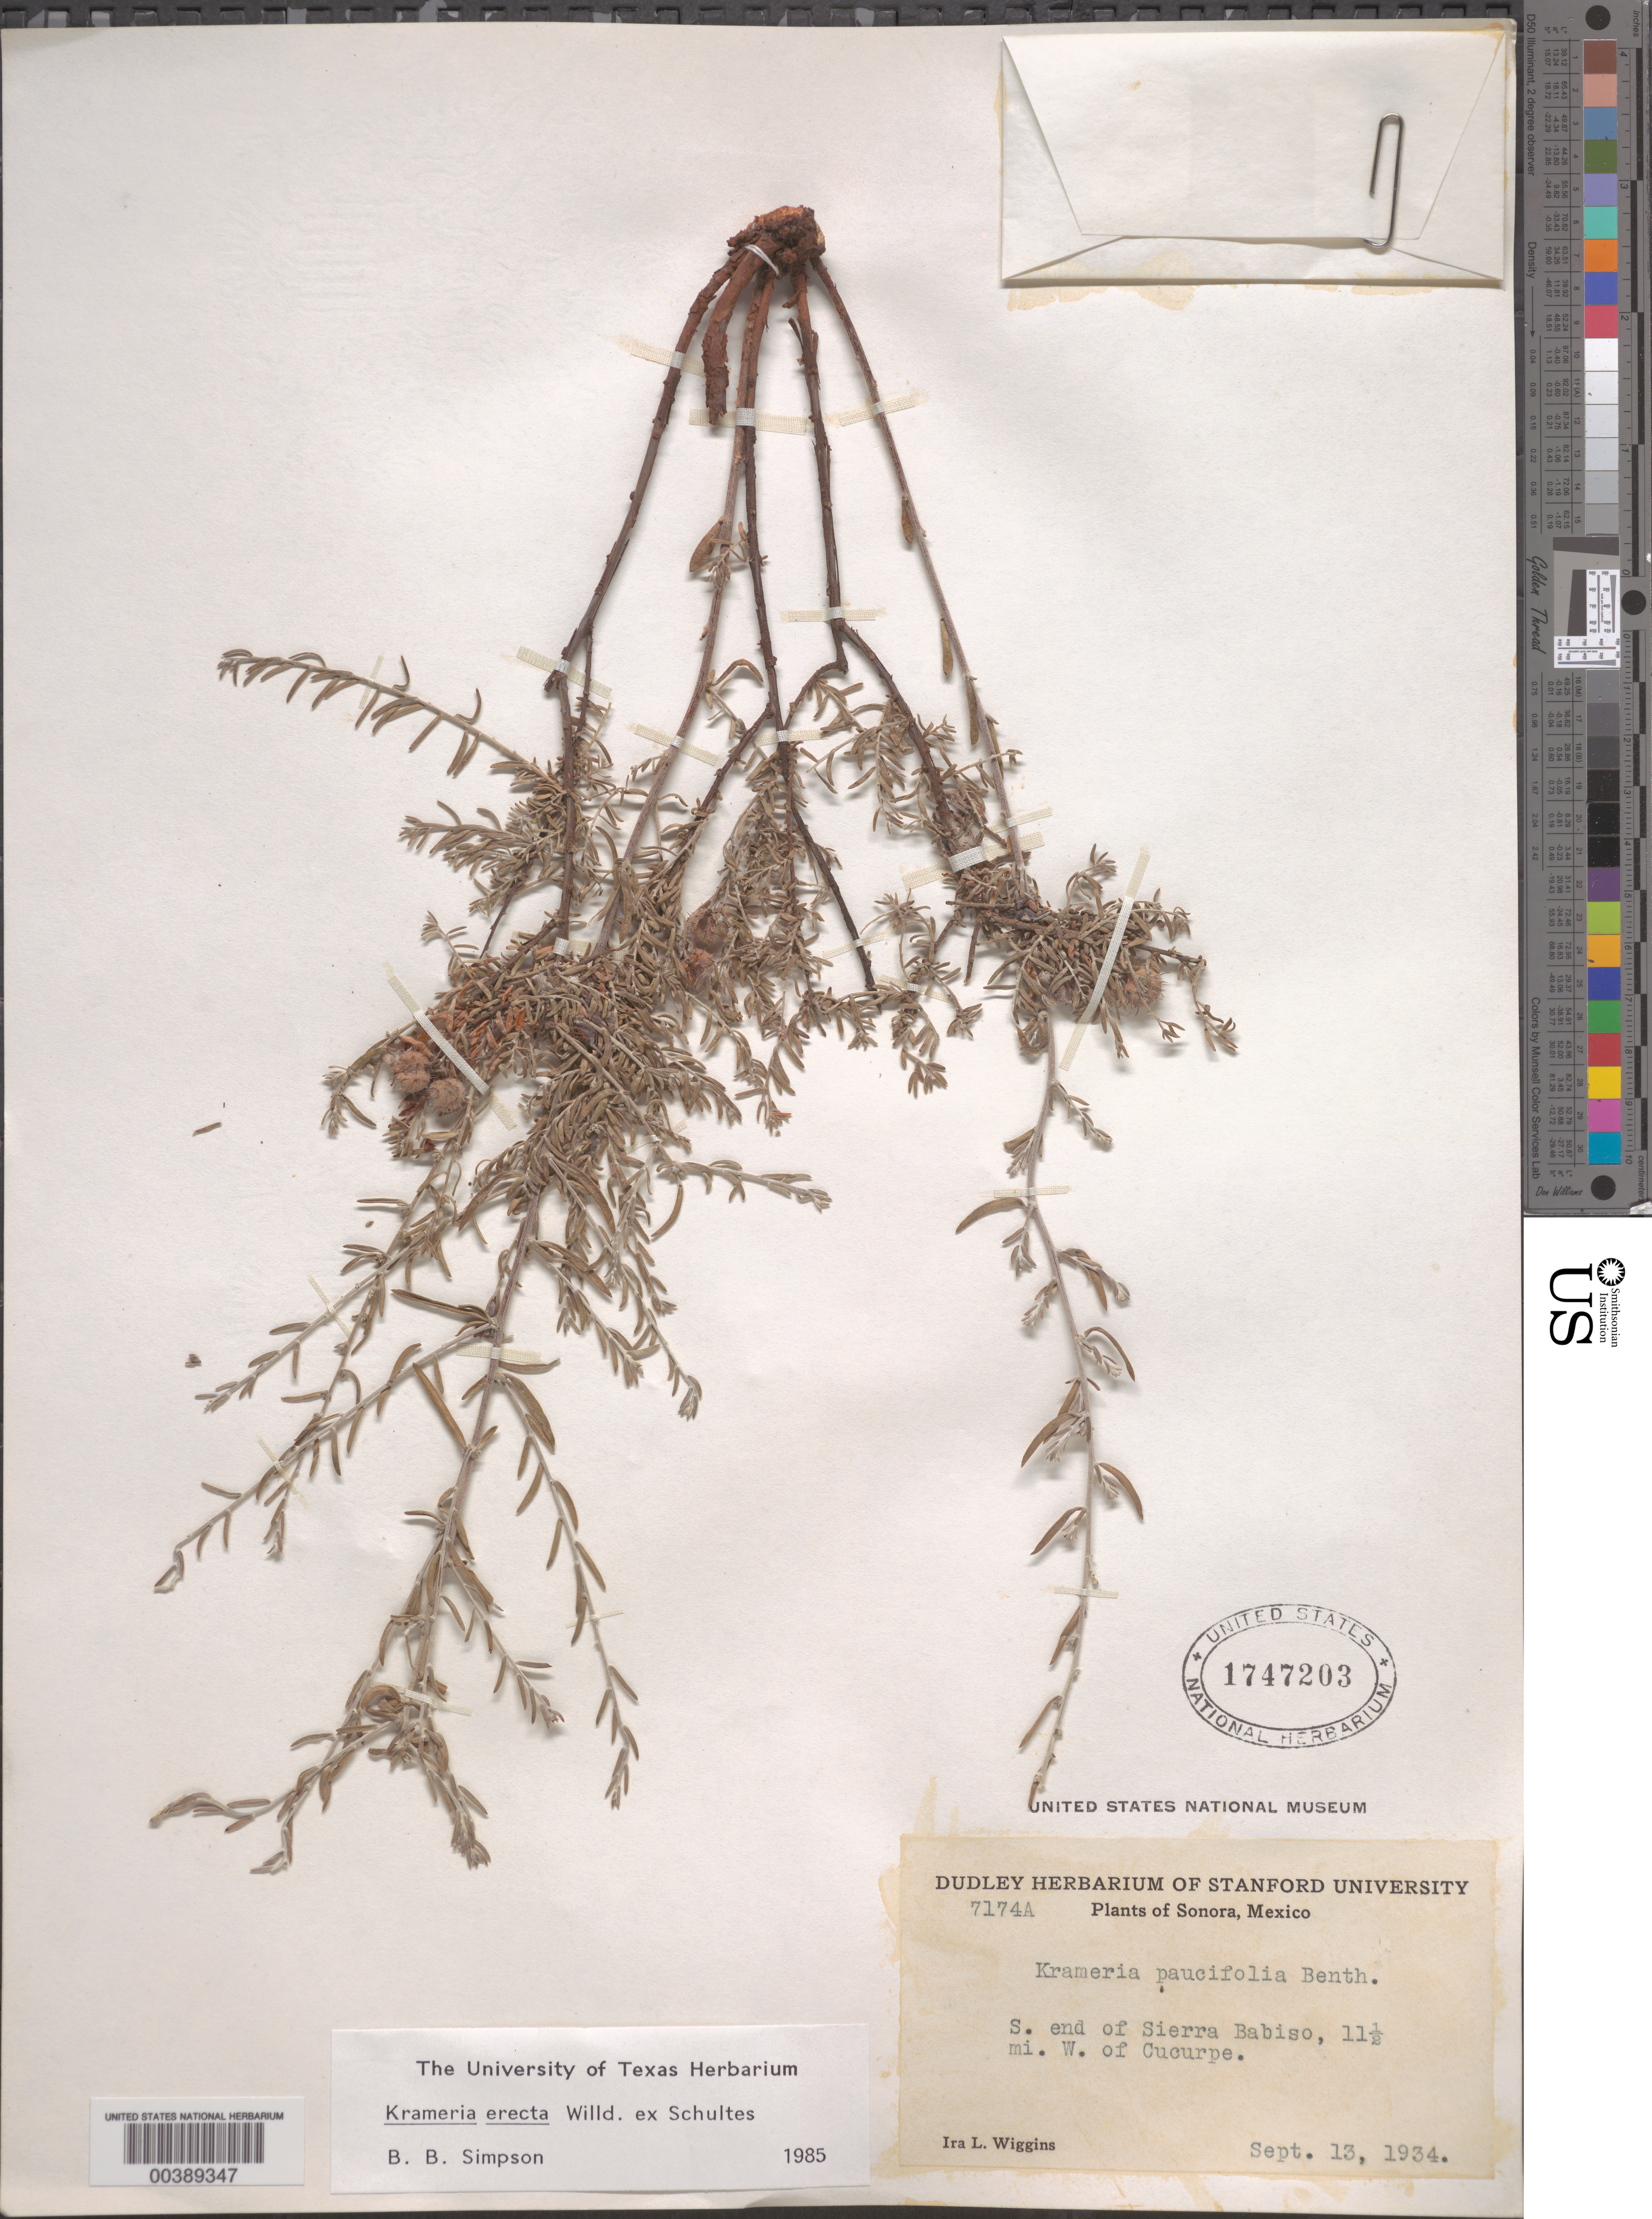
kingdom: Plantae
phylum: Tracheophyta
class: Magnoliopsida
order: Zygophyllales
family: Krameriaceae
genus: Krameria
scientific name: Krameria erecta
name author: Willd. ex Schult.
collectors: I. L. Wiggins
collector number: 7174a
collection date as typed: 13 Sep 1934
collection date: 1934-09-13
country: Mexico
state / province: Sonora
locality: S end of sierra babiso, 11.5 mi W of cucurpe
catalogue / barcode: US 1747203